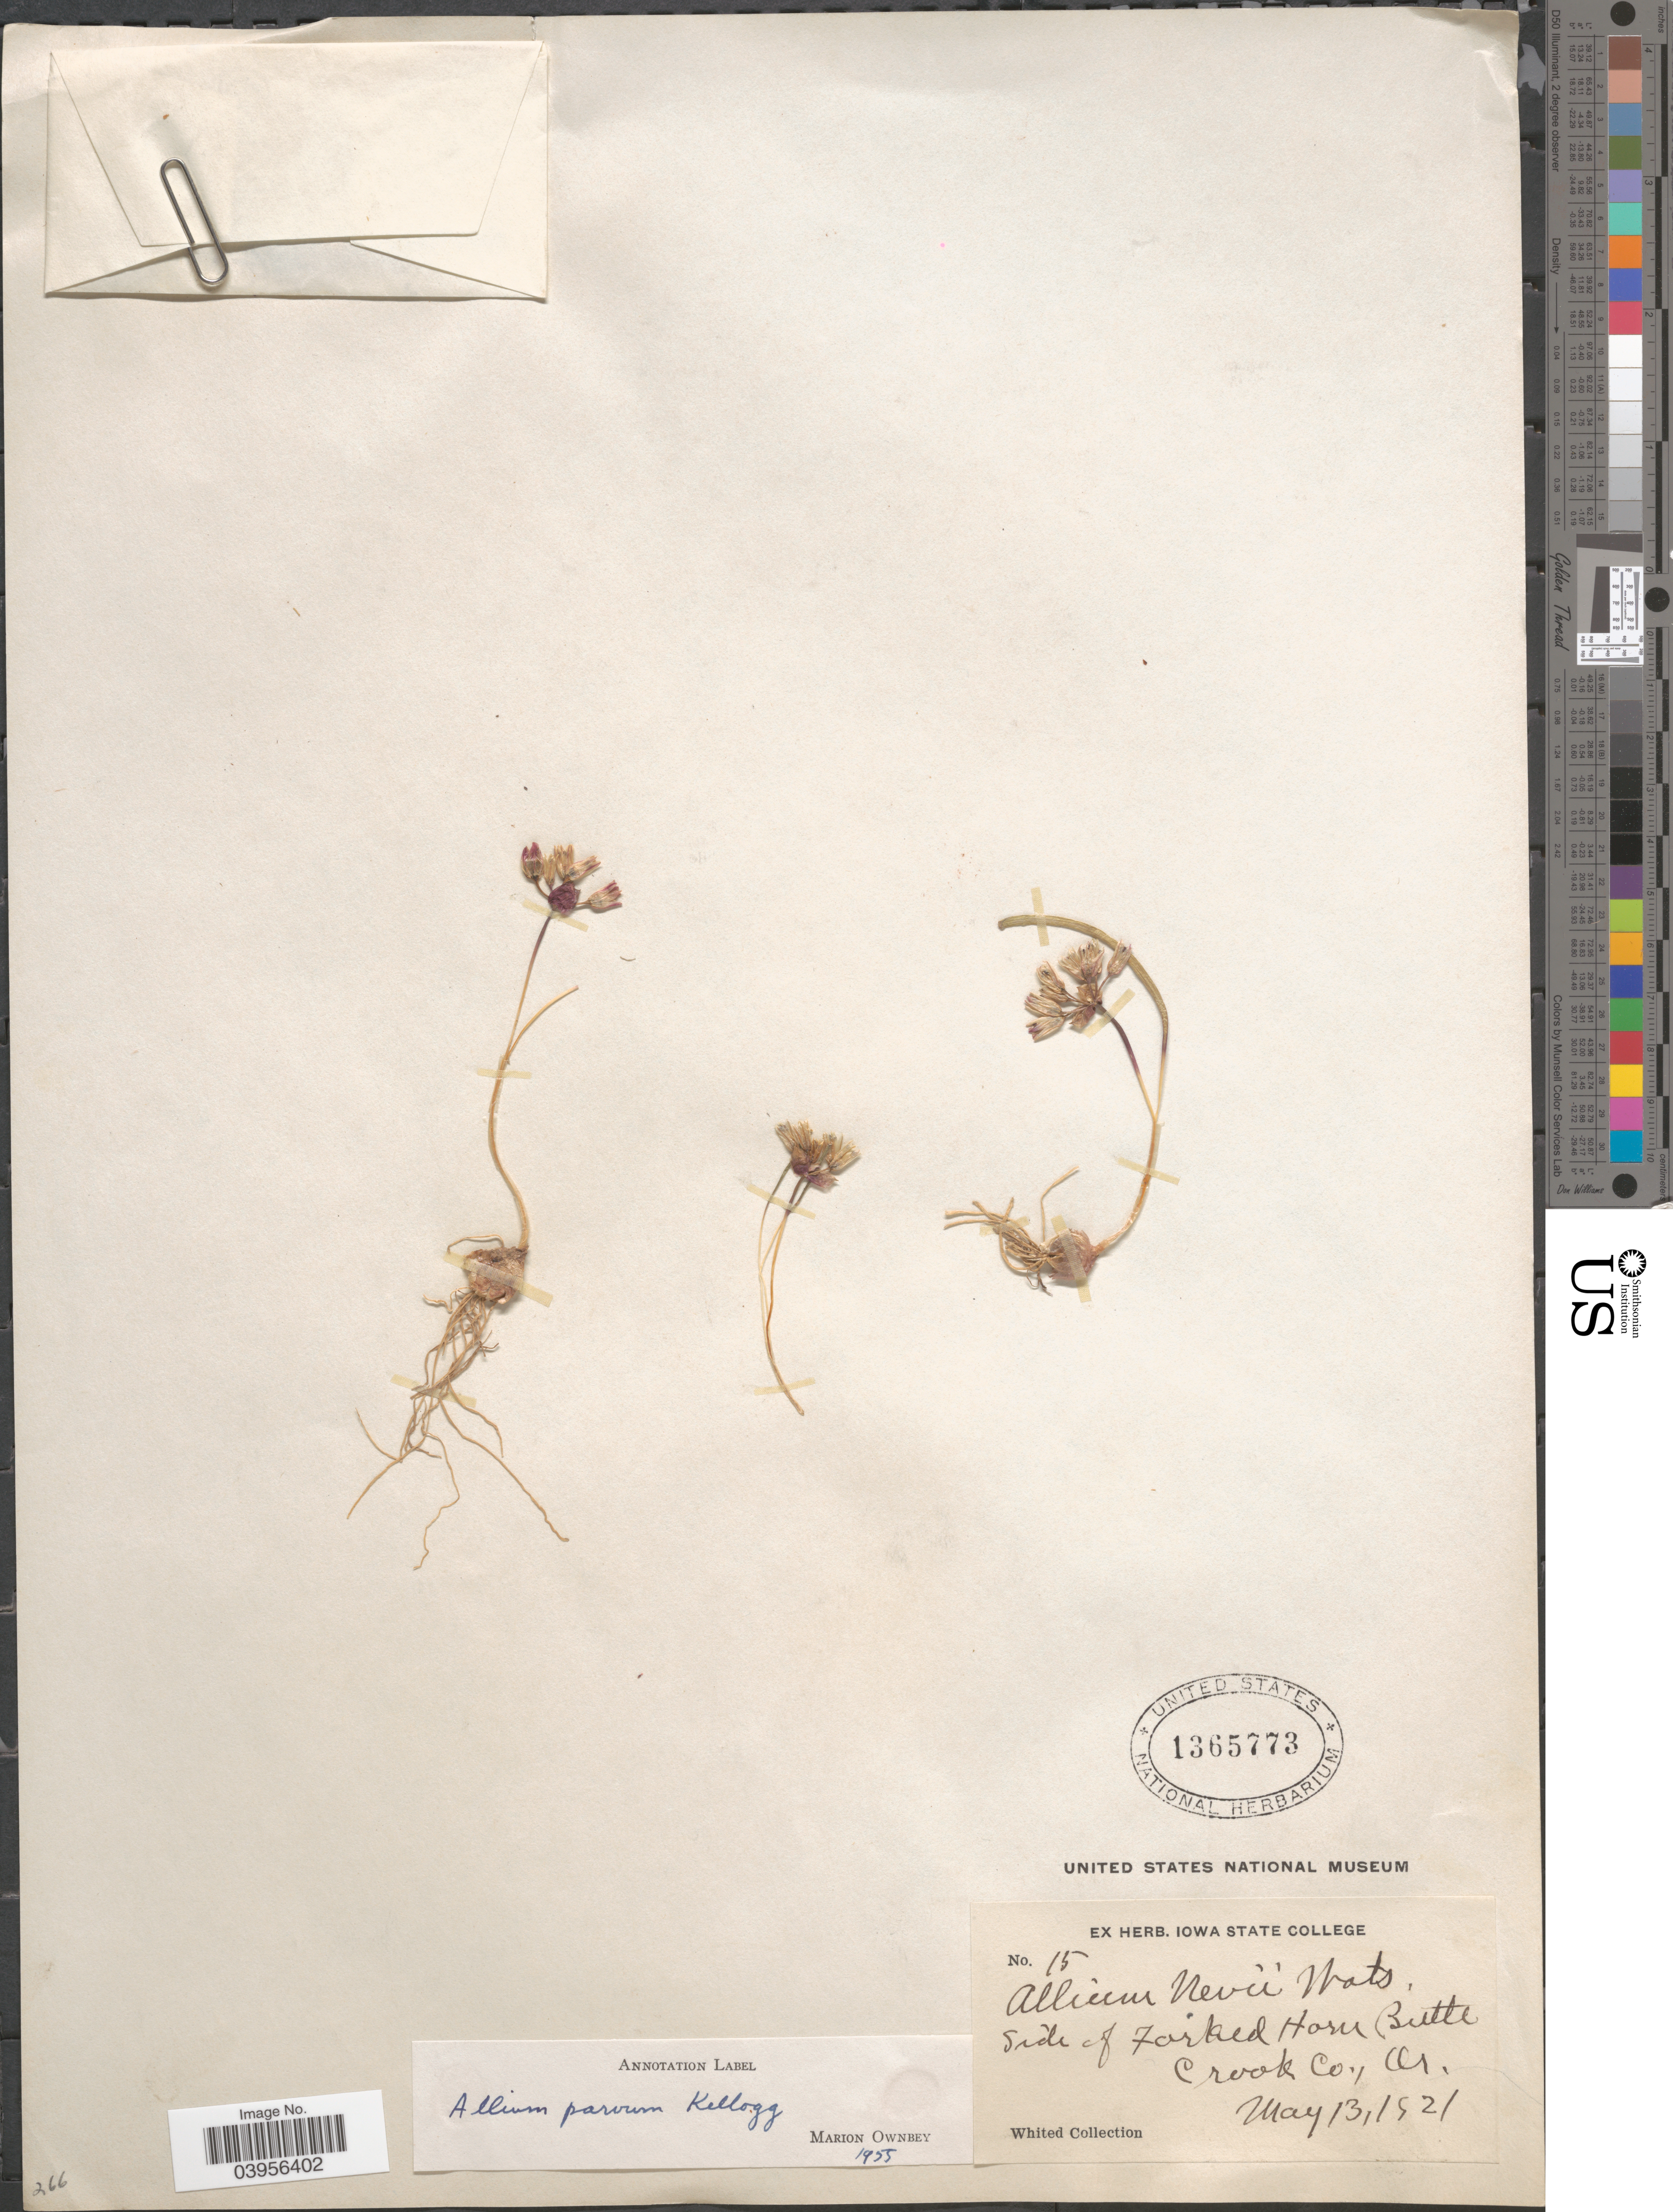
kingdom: Plantae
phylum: Tracheophyta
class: Liliopsida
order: Asparagales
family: Amaryllidaceae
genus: Allium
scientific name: Allium parvum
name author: Kellogg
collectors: ex herb. Iowa State College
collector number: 15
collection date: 1921-05-13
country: United States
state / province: Oregon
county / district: Crook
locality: Side of Forked Horn Butte. Crook Co.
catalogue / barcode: US 1365773